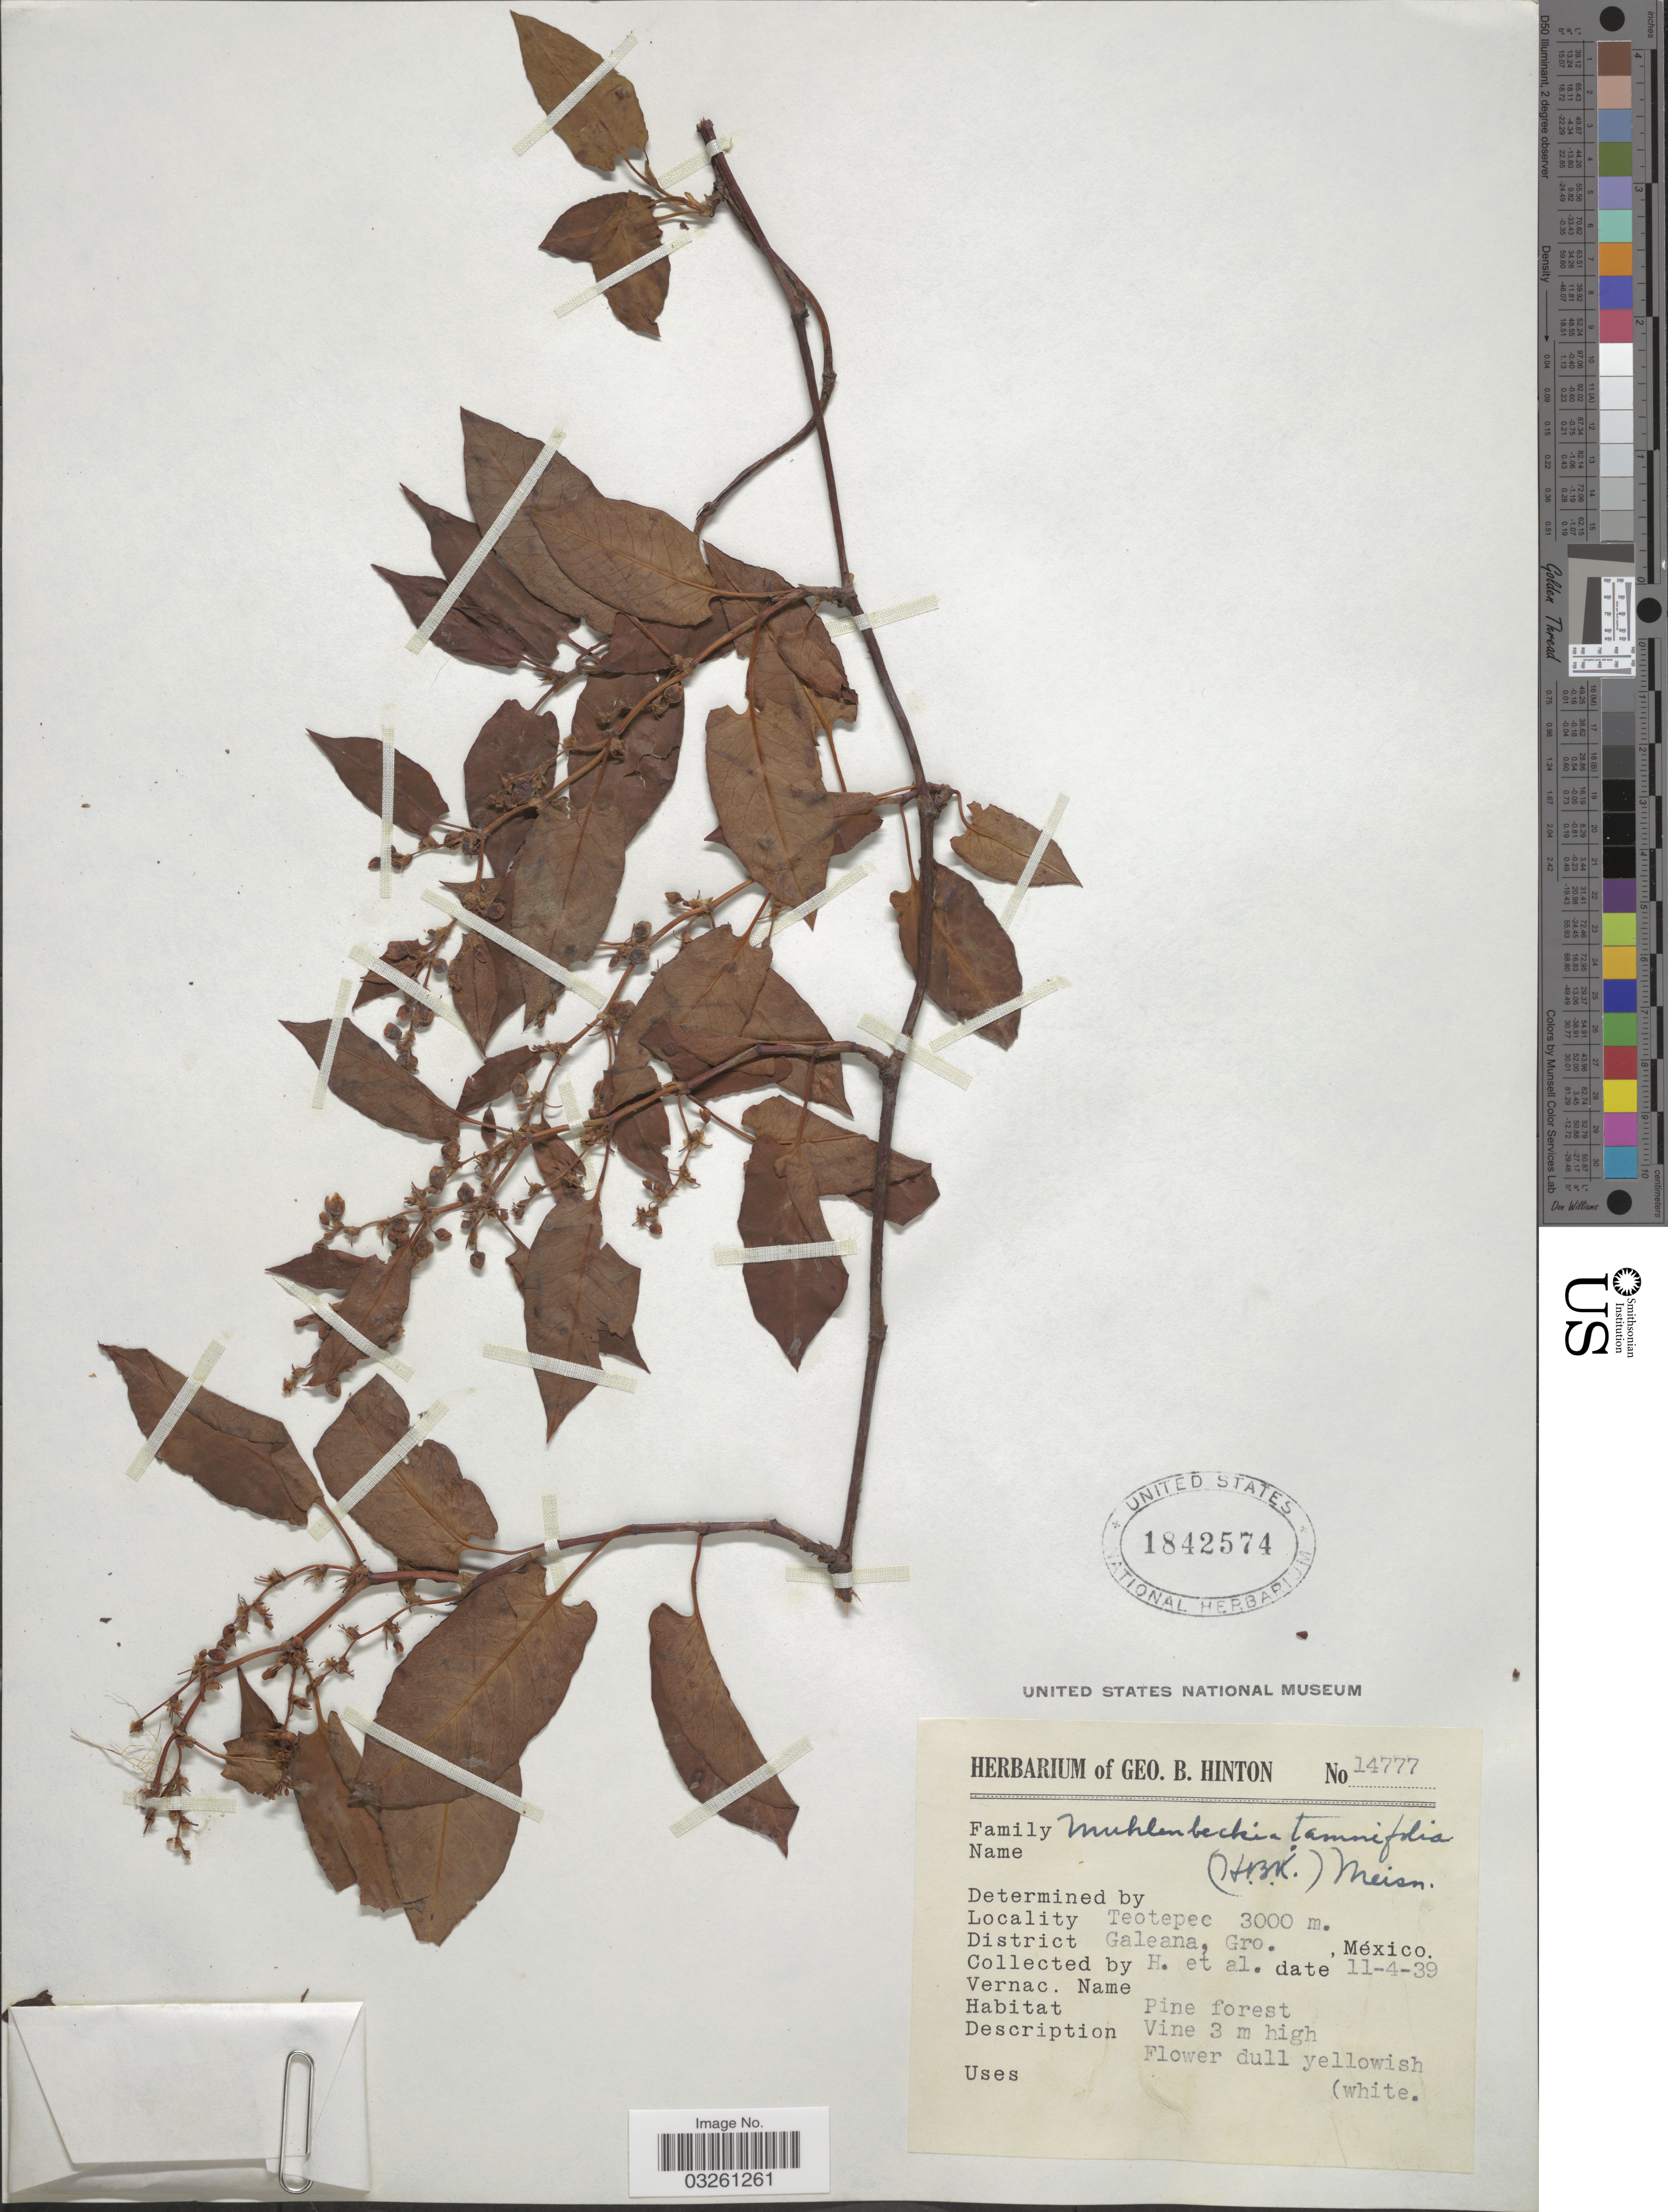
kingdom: Plantae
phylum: Tracheophyta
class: Magnoliopsida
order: Caryophyllales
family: Polygonaceae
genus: Muehlenbeckia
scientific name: Muehlenbeckia tamnifolia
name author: (Kunth) Meisn.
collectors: G. B. Hinton & et al.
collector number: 14777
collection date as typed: Transcribed d/m/y: 11/4/39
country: Mexico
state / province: Guerrero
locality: Teotepec. District Galeana, Gro.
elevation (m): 3000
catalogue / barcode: US 1842574